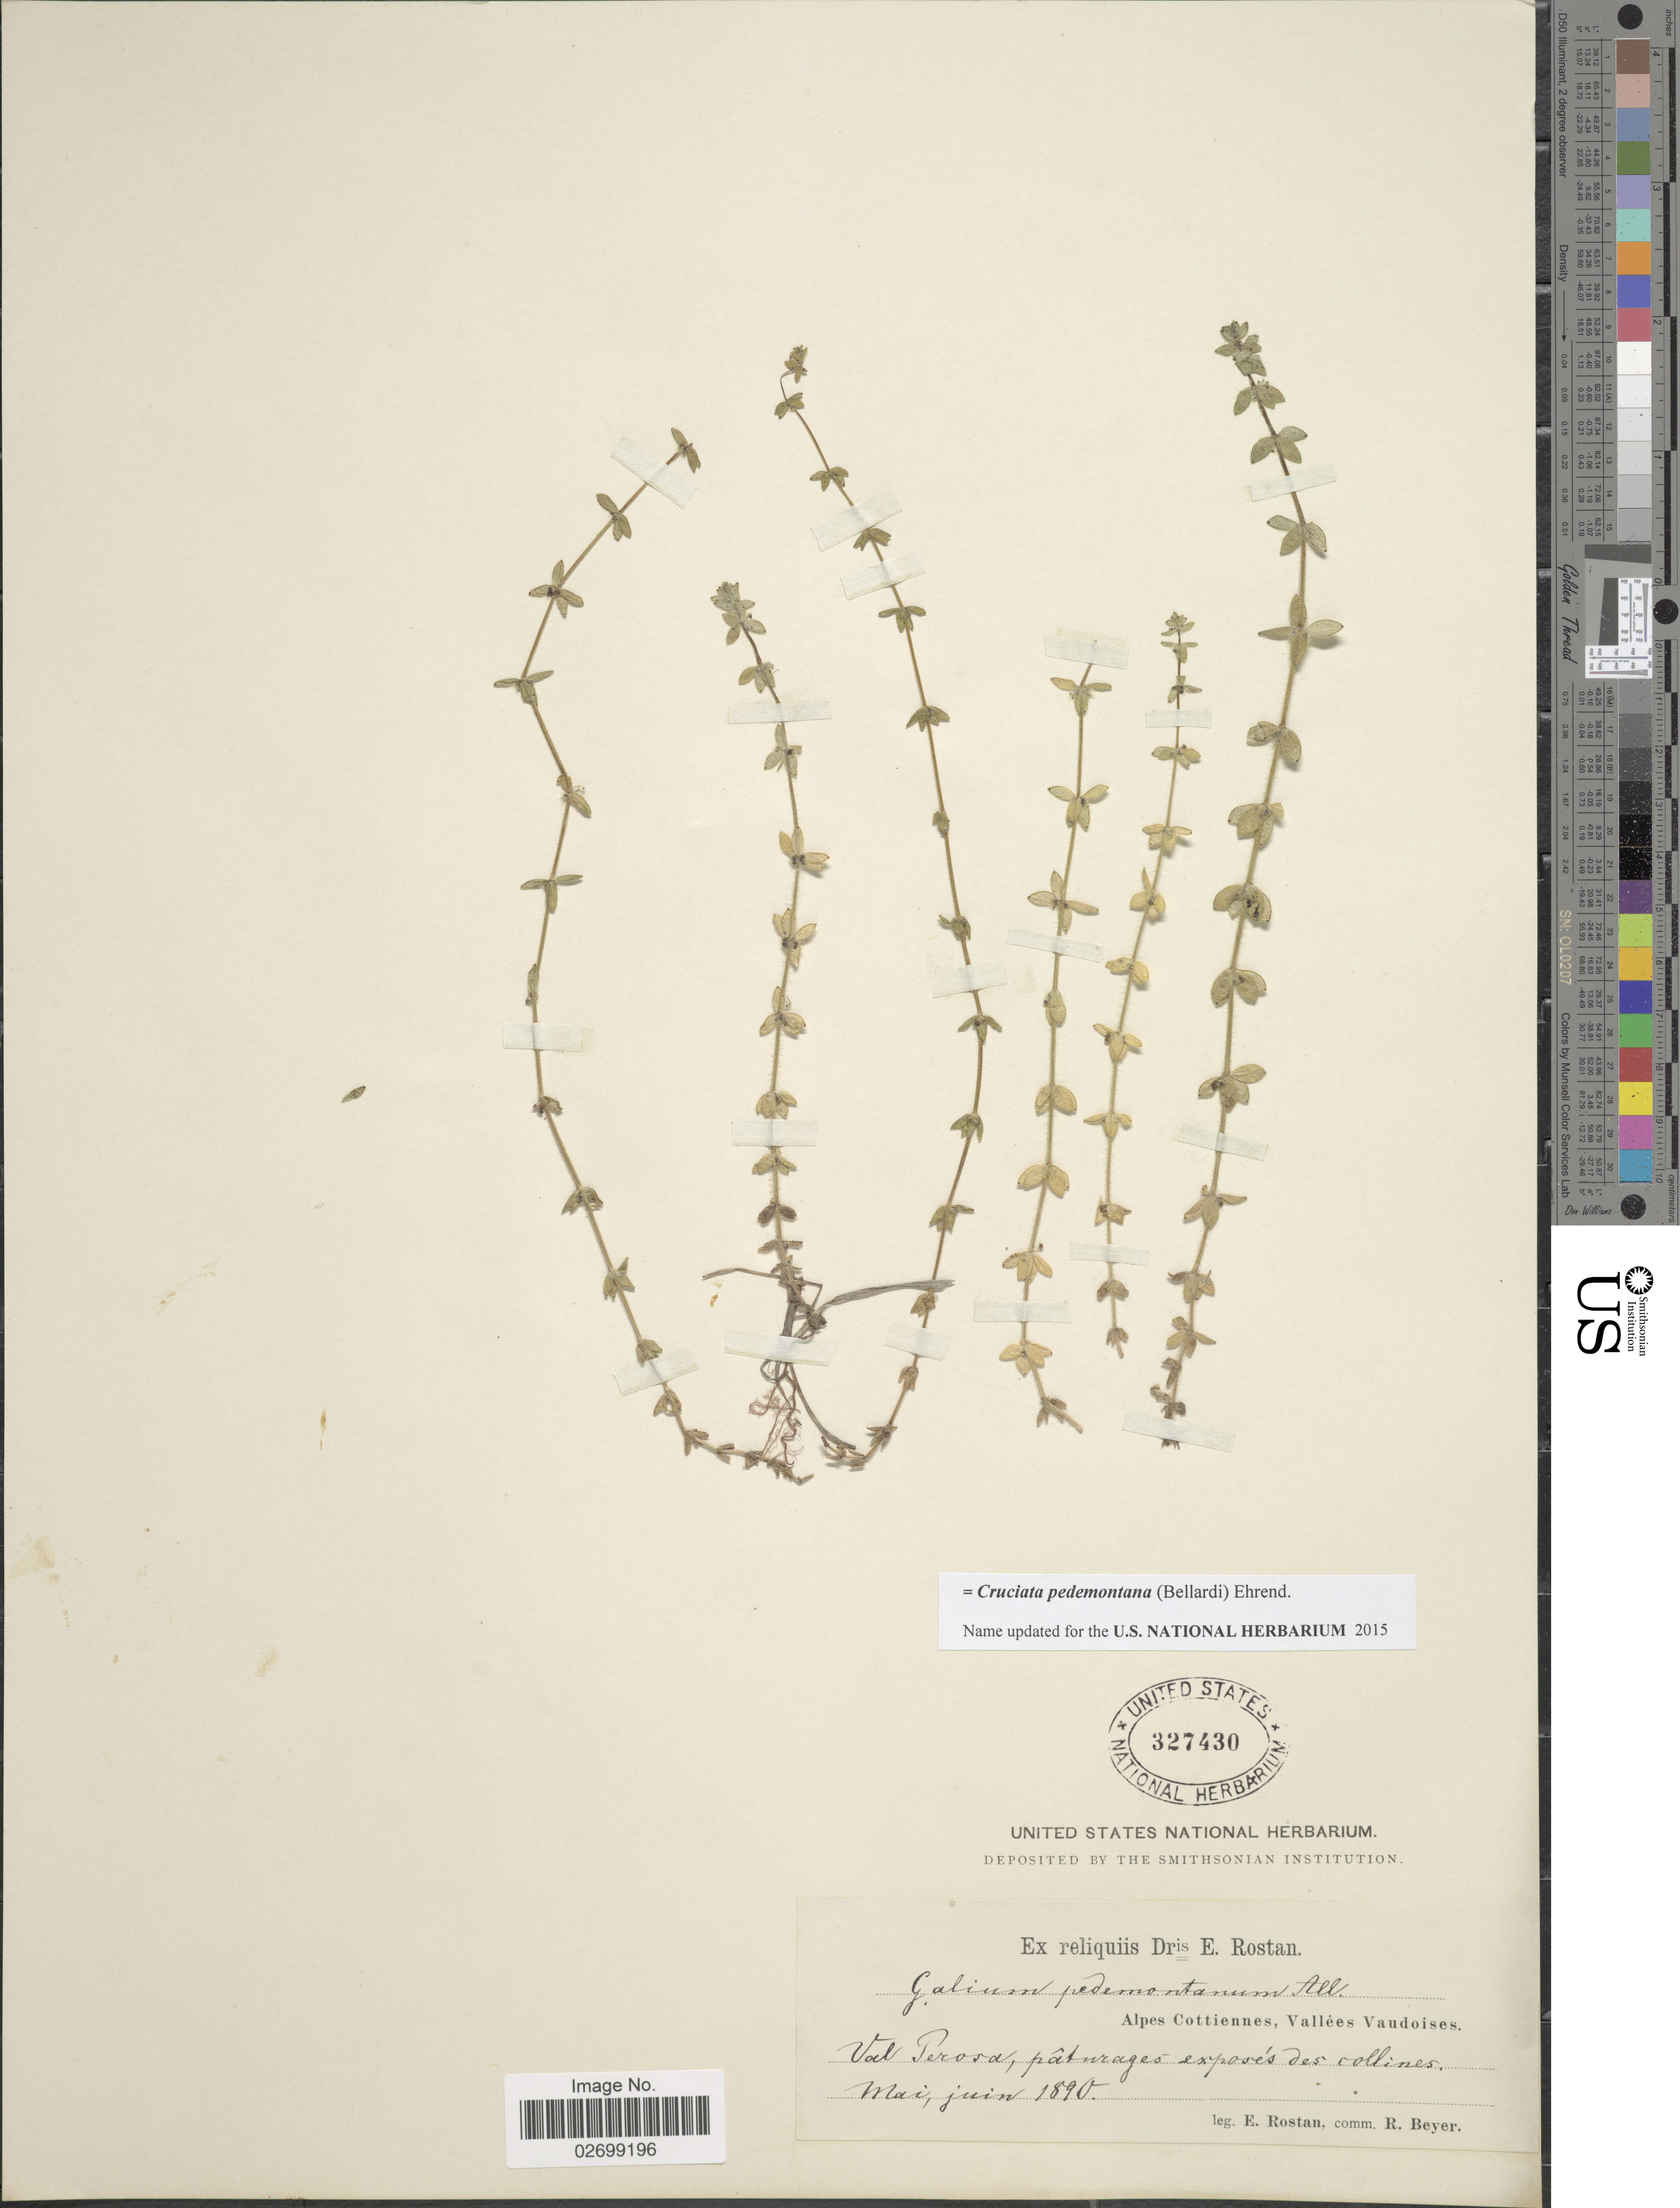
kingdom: Plantae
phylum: Tracheophyta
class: Magnoliopsida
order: Gentianales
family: Rubiaceae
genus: Cruciata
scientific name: Cruciata pedemontana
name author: (Bellardi) Ehrend.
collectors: E. Rostan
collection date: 1890-05/1890-06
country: Italy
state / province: Piedmont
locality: Alpes Cottiennes, Vallees Vaudoises, Val Perosa, paturages exposes des collines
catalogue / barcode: US 327430